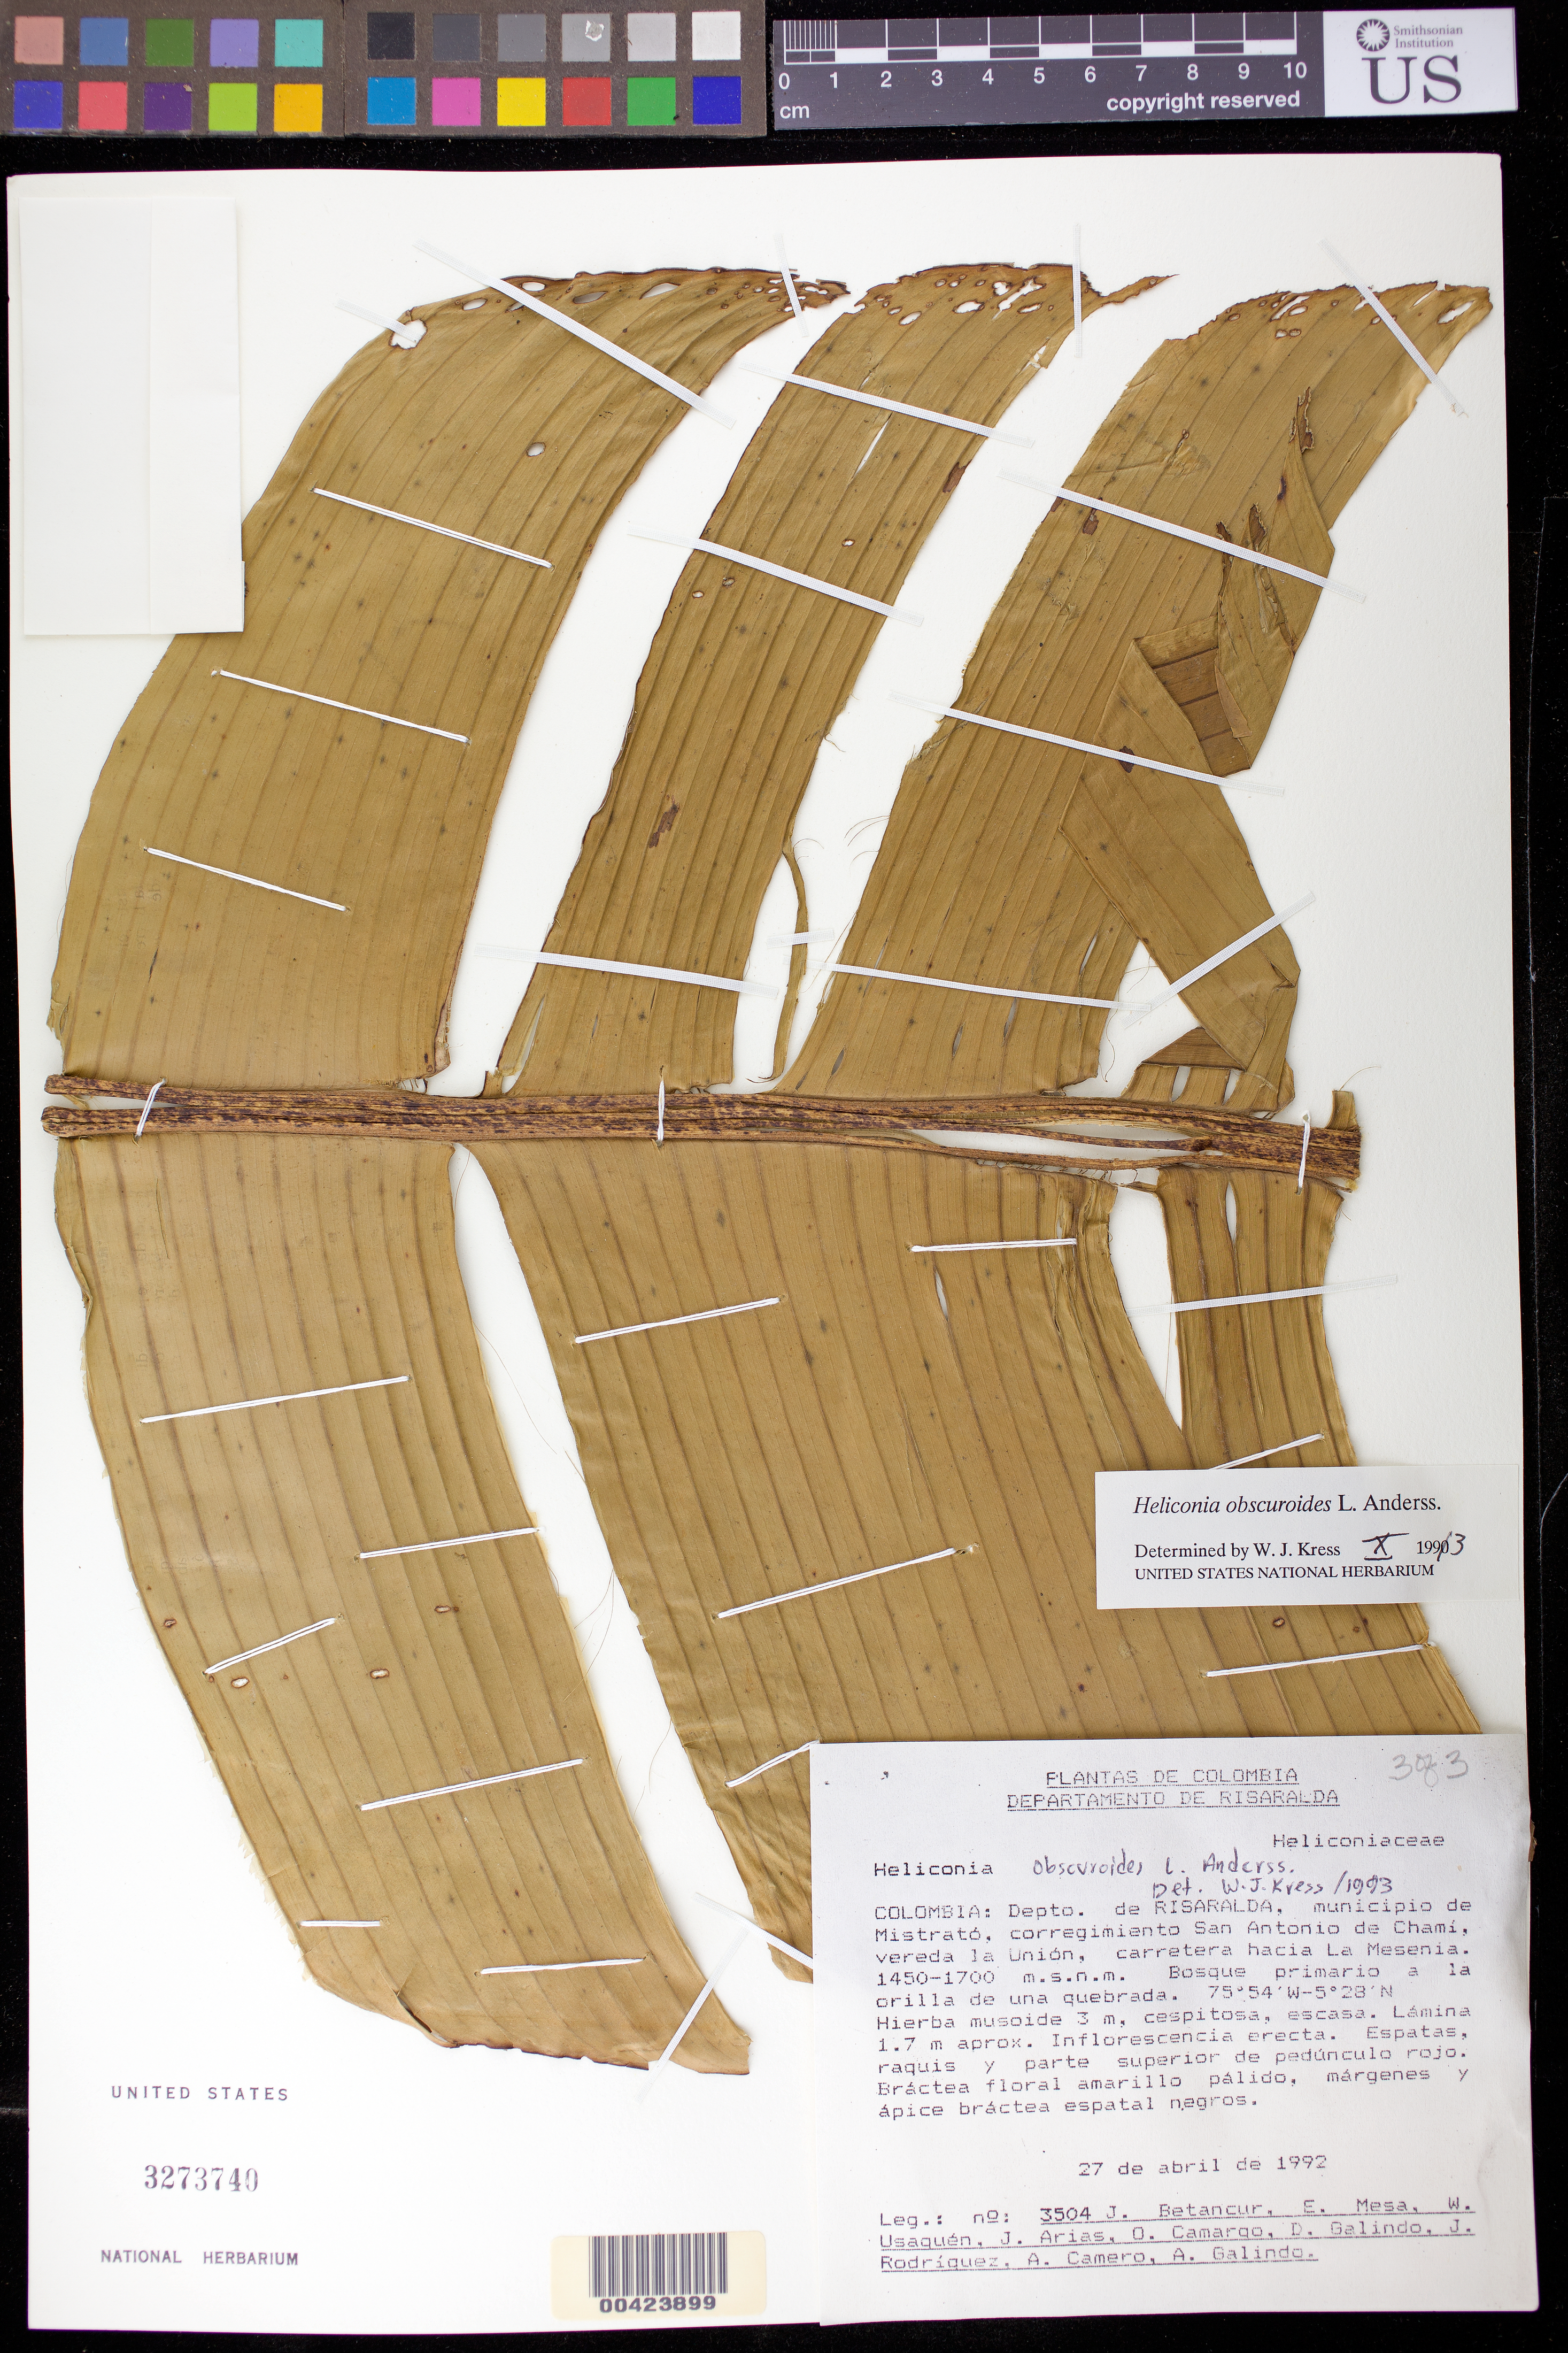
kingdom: Plantae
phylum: Tracheophyta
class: Liliopsida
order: Zingiberales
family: Heliconiaceae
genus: Heliconia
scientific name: Heliconia obscuroides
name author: L. Andersson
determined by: Kress, W. J., (US), Smithsonian Institution - National Museum of Natural History (UNITED STATES)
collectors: J. C. Betancur, E. Mesa, W. Usaquen, J. Arias, O. Camargo, D. Galindo, J. Rodriquez, A. A. Camero & A. A. Camero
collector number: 3504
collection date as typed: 27 Apr 1992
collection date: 1992-04-27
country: Colombia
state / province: Risaralda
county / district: Mistrató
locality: Corregimiento de San Antonia de Chami, Vereda La Union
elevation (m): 1450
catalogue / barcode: US 3273740